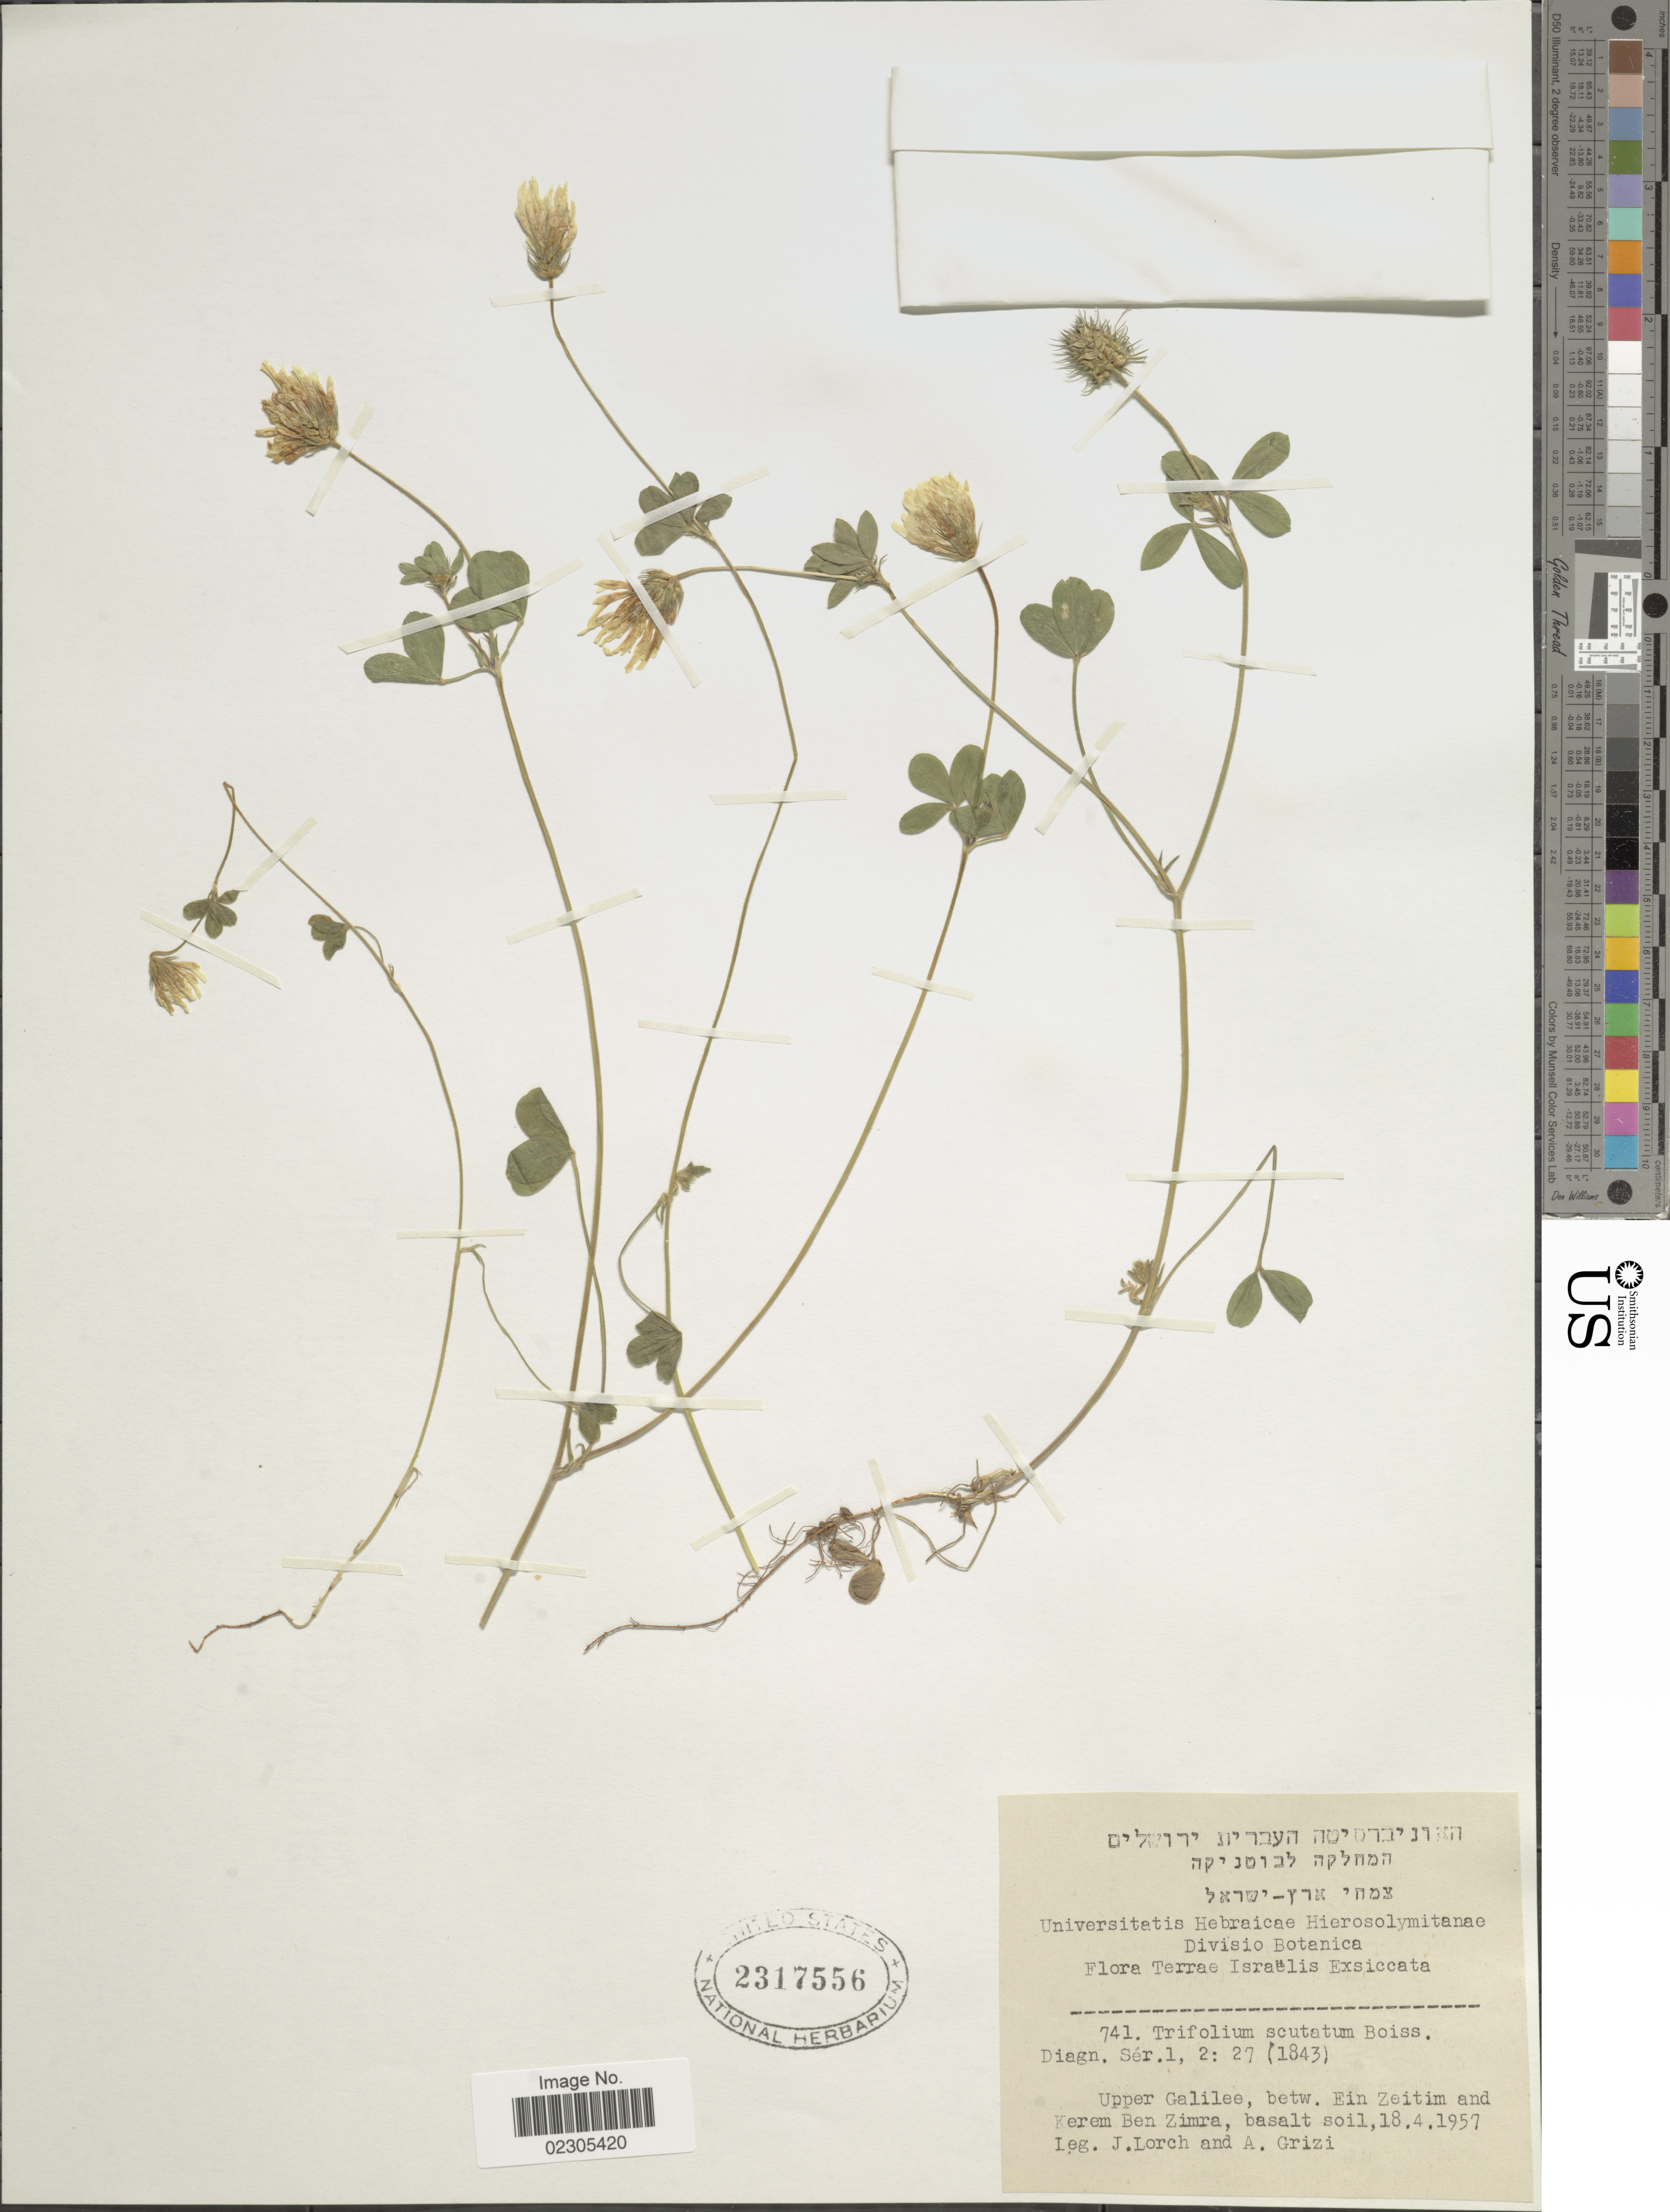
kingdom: Plantae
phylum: Tracheophyta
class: Magnoliopsida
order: Fabales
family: Fabaceae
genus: Trifolium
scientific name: Trifolium scutatum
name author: Boiss.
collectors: J. Lorch & A. Grizi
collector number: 741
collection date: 1957-04-18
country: Israel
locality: Upper Galilee, betw. Ein Zeitim and Kerem Ben Zimra, basalt soil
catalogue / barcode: US 2317556